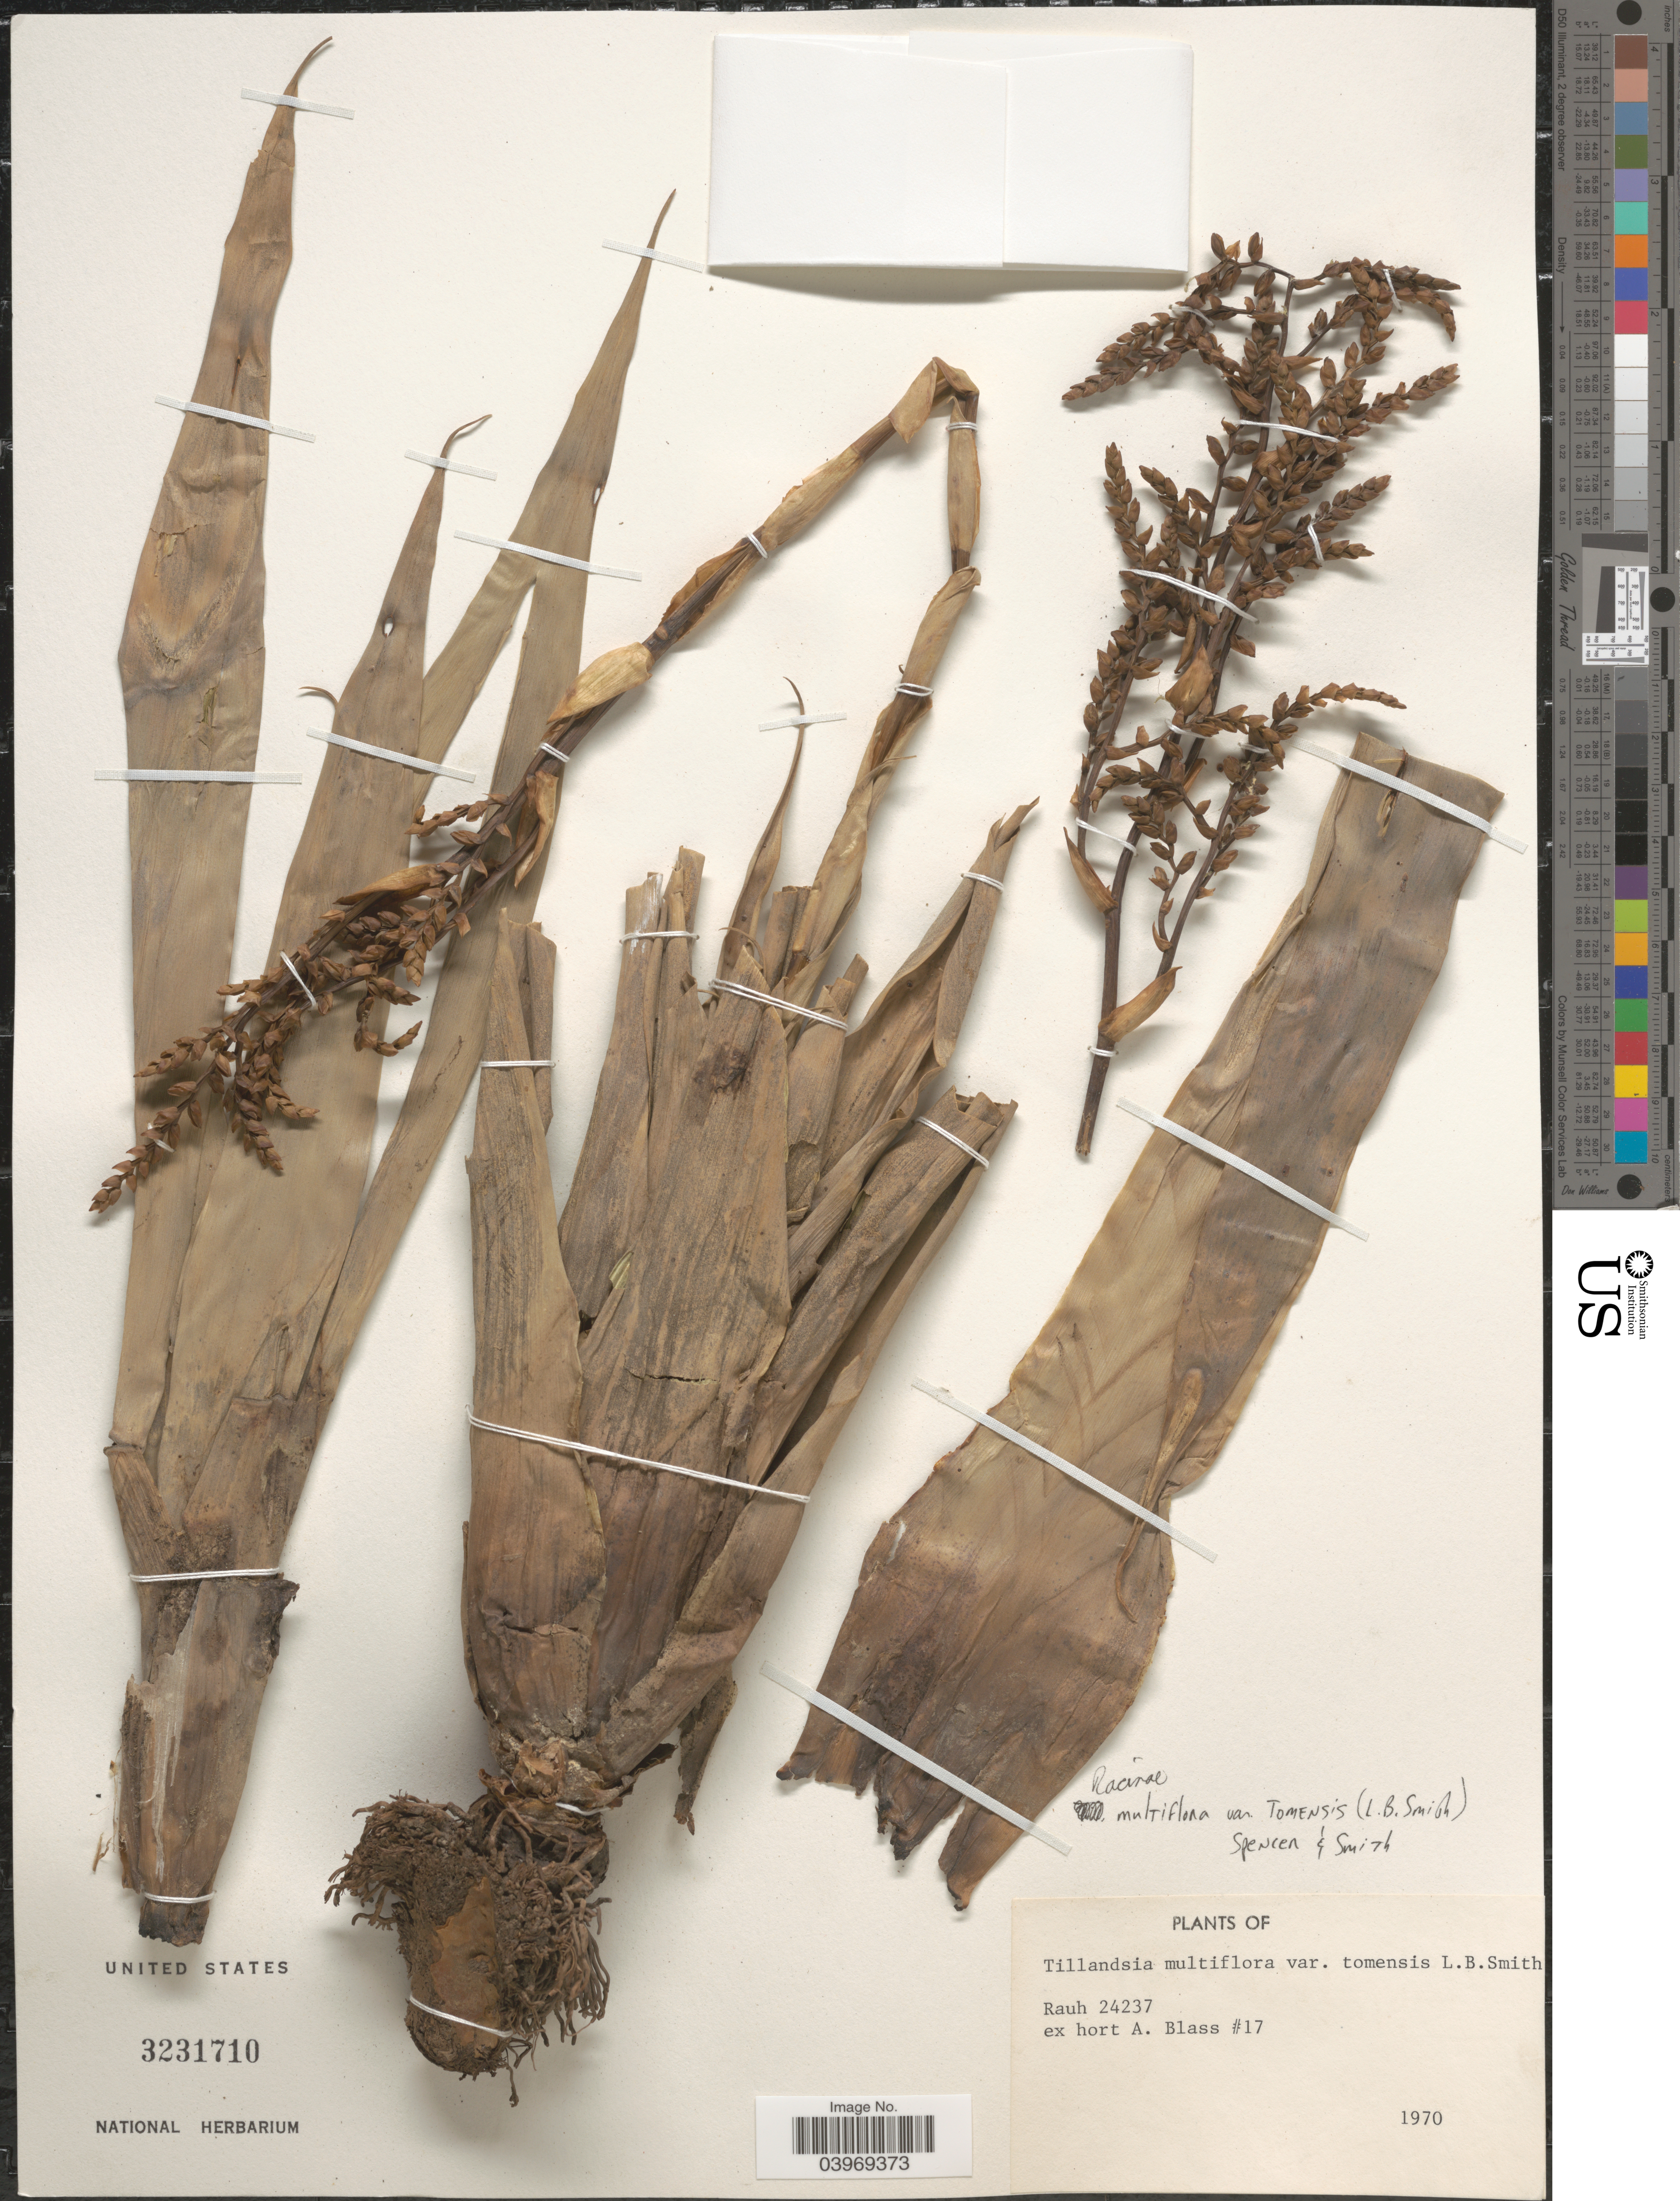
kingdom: Plantae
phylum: Tracheophyta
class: Liliopsida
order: Poales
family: Bromeliaceae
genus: Racinaea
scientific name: Racinaea multiflora var. tomensis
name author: (L.B. Sm.) M.A. Spencer & L.B. Sm.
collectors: -. Rauh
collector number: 24237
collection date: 1970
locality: Ex hort A. Blass #17.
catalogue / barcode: US 3231710